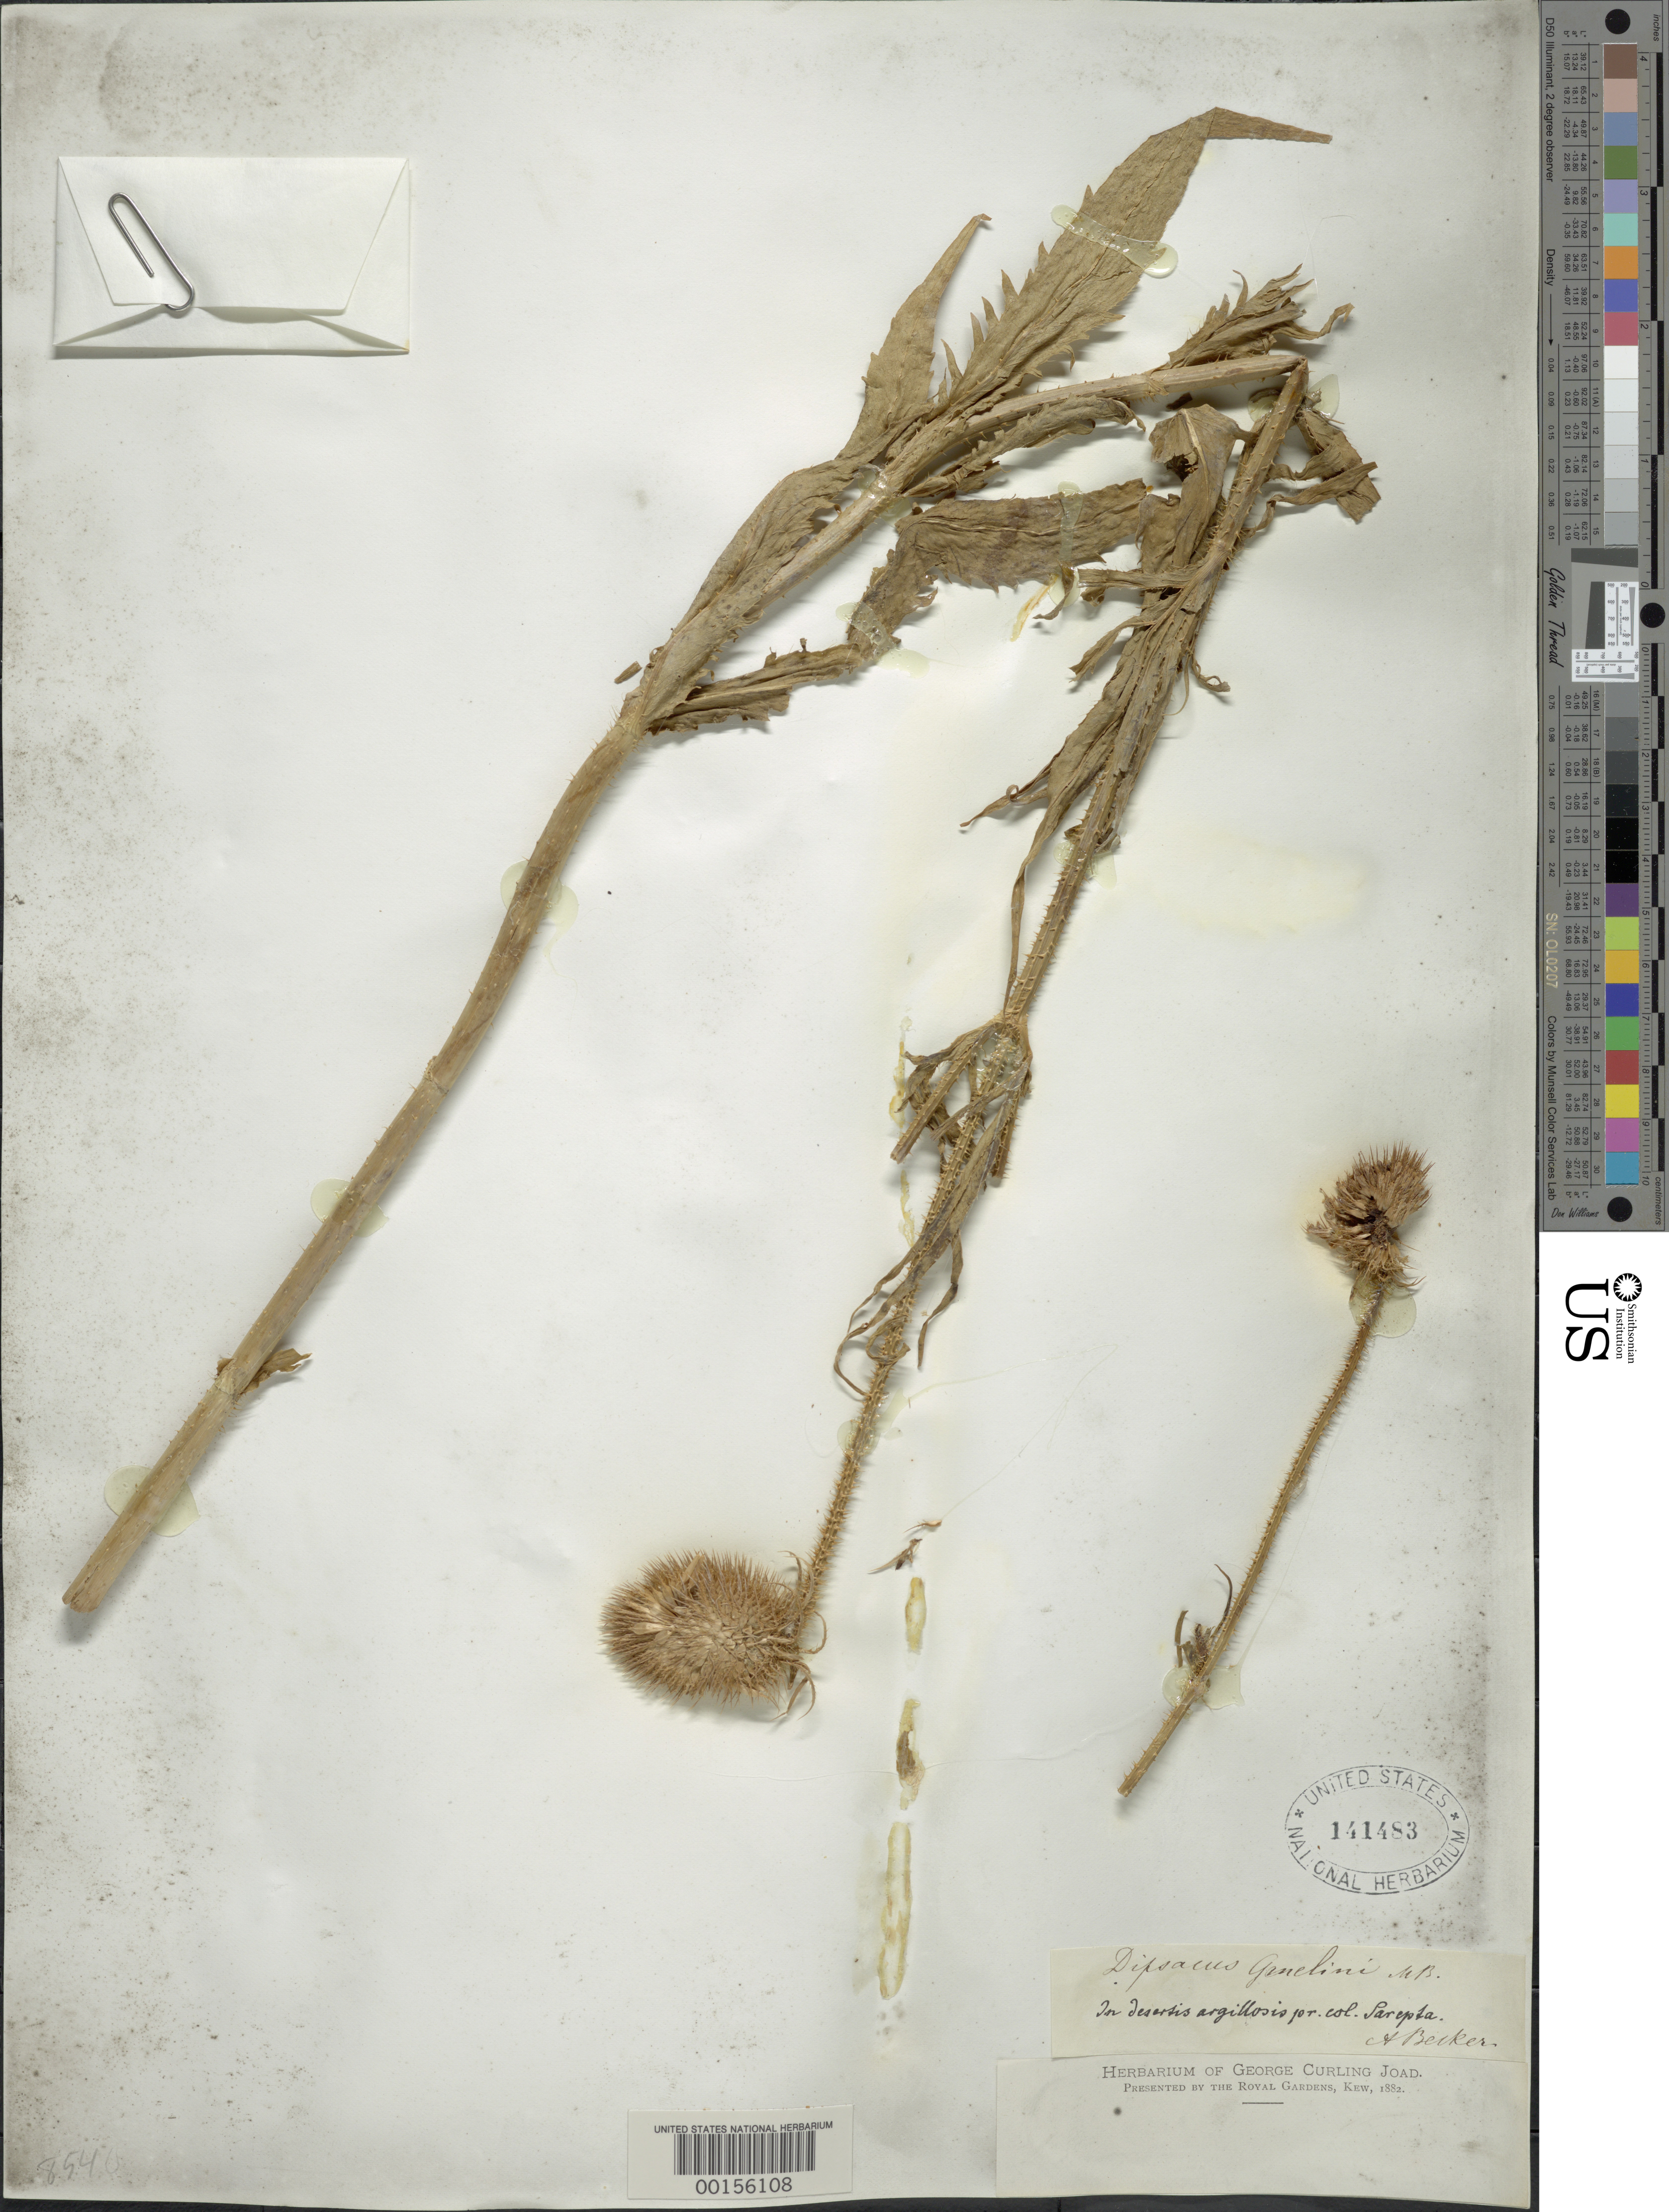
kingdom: Plantae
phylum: Tracheophyta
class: Magnoliopsida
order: Dipsacales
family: Caprifoliaceae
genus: Dipsacus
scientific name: Dipsacus gmelinii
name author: M. Bieb.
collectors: A. Becker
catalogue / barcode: US 141483